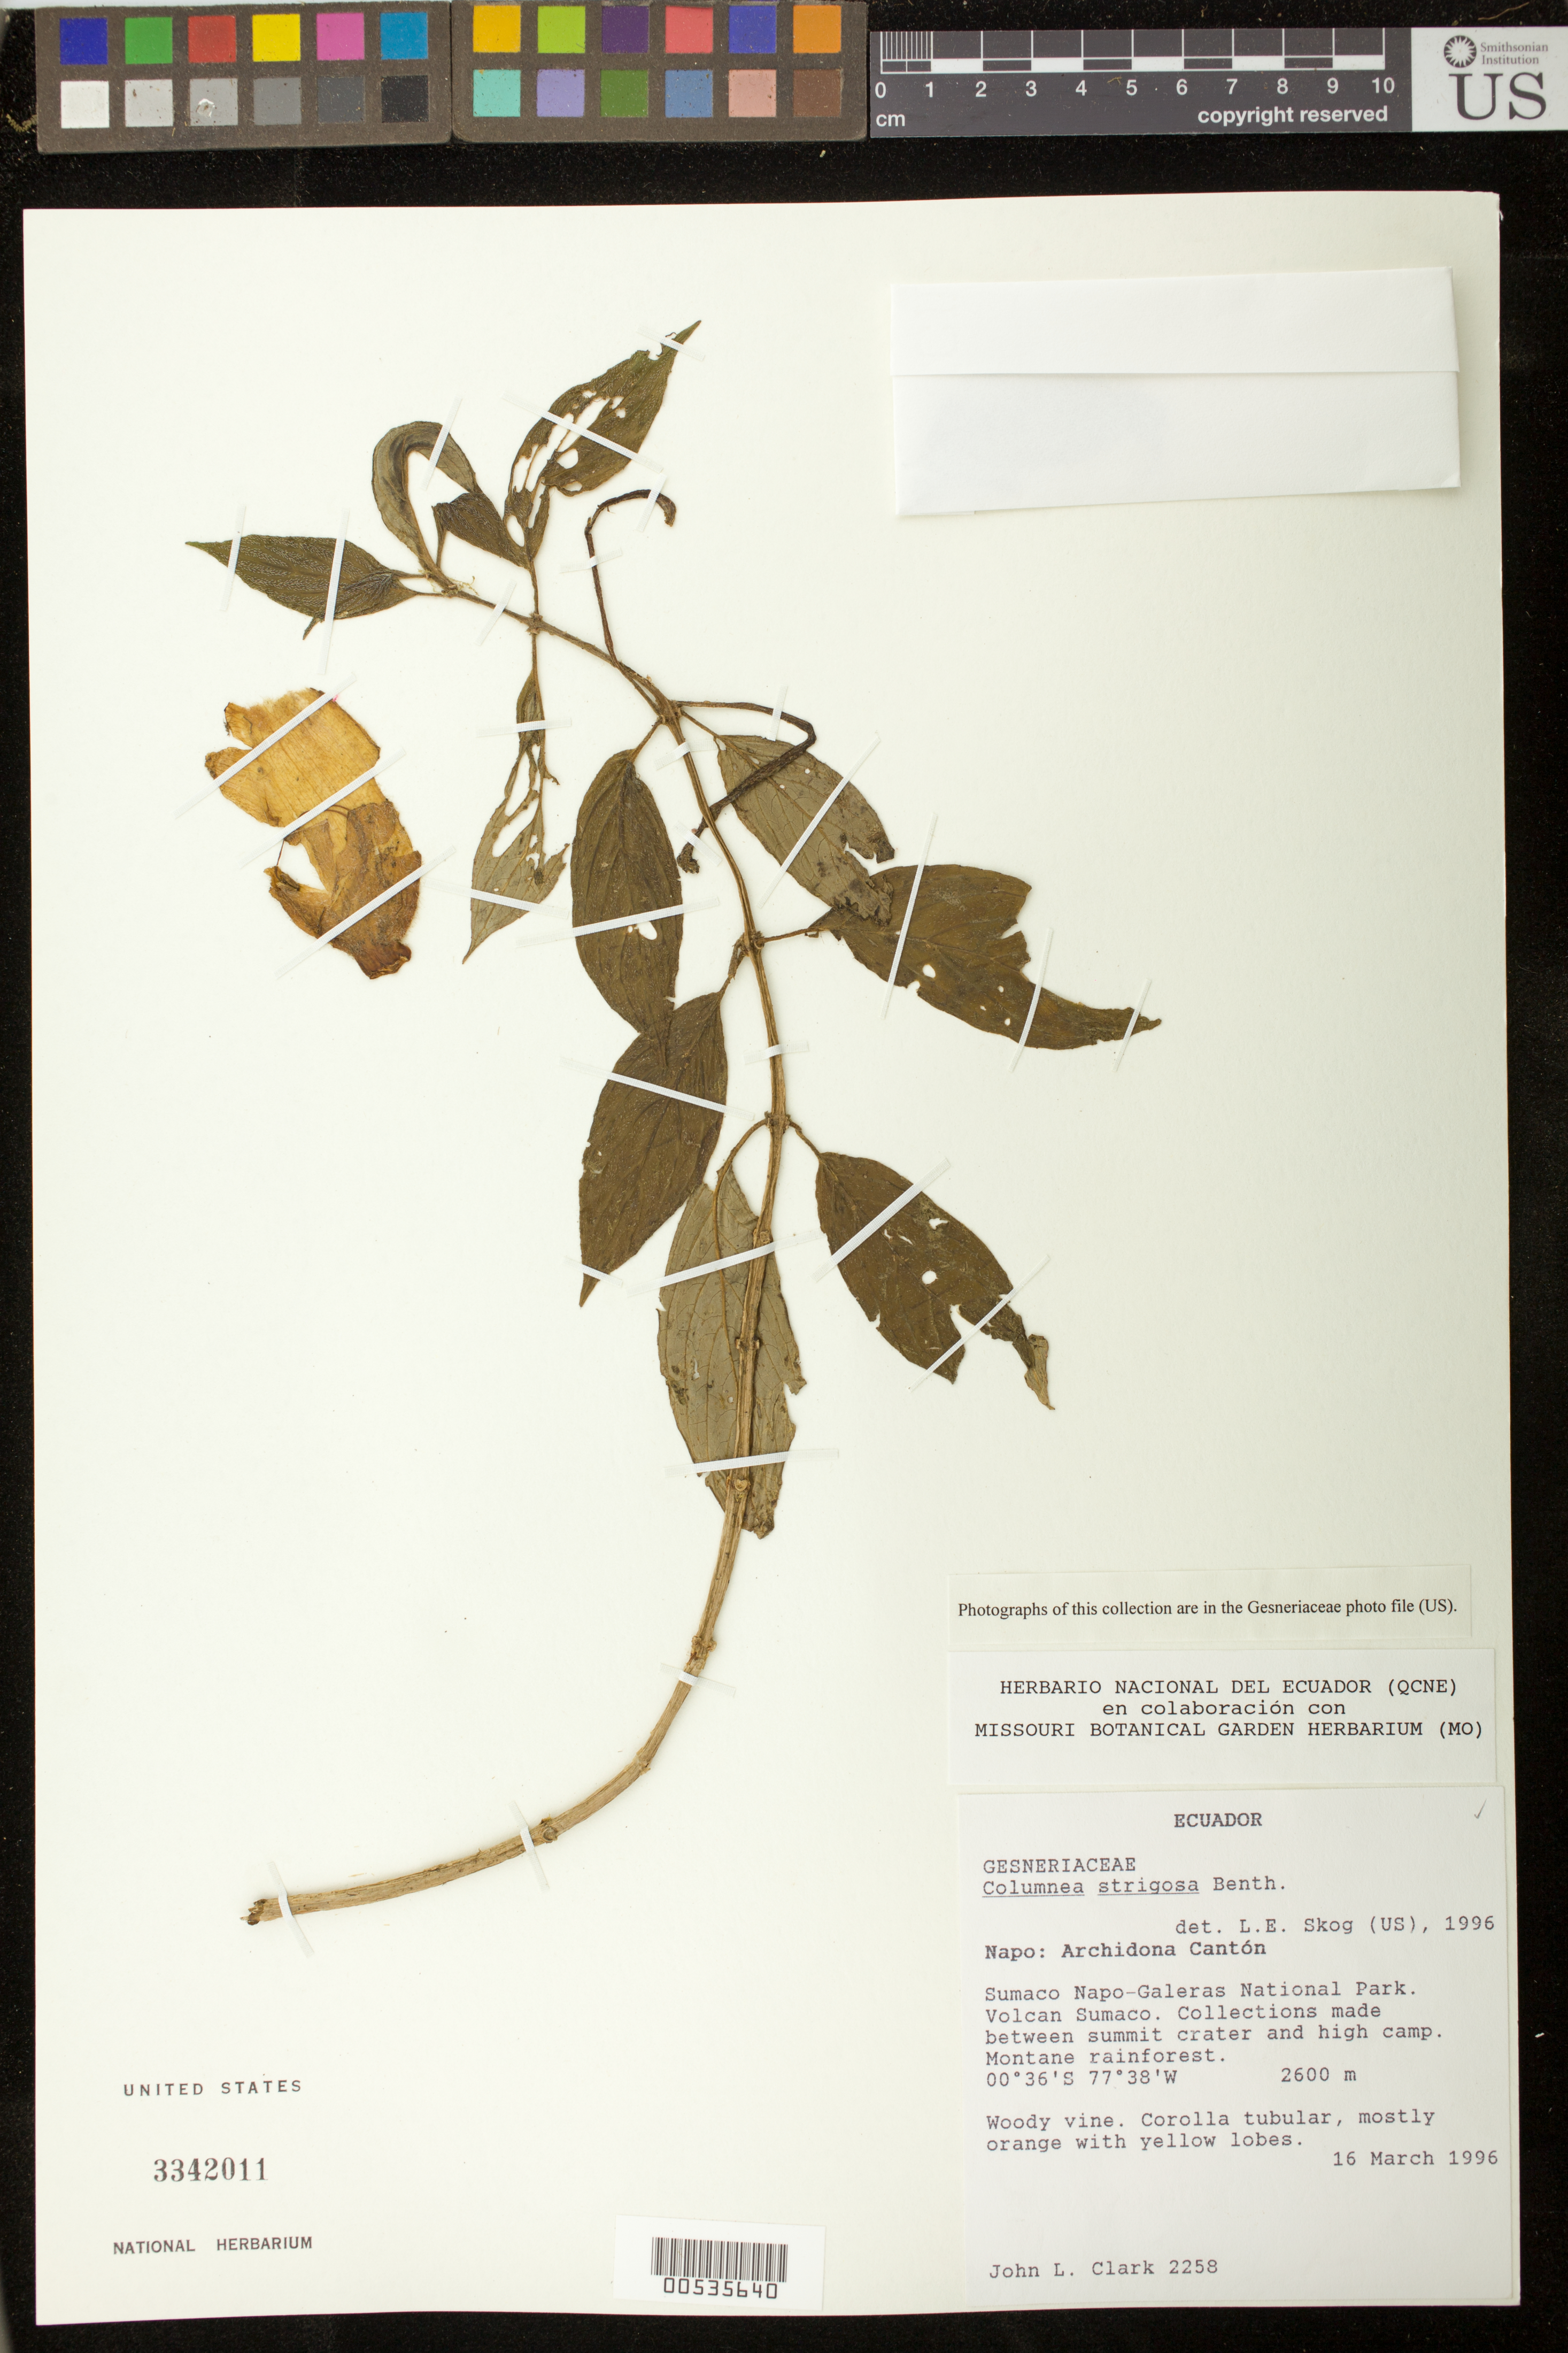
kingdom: Plantae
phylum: Tracheophyta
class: Magnoliopsida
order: Lamiales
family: Gesneriaceae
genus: Columnea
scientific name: Columnea strigosa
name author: Benth.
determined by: Skog, Laurence E.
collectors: J. L. Clark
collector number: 2258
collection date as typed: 16 Mar 1996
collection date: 1996-03-16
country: Ecuador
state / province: Napo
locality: Archidona Cantón. Sumaco Napo-Galeras National Park, Volcan Sumaco, between summit crater and high camp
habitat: Montane wet forest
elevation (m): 2600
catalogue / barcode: US 3342011